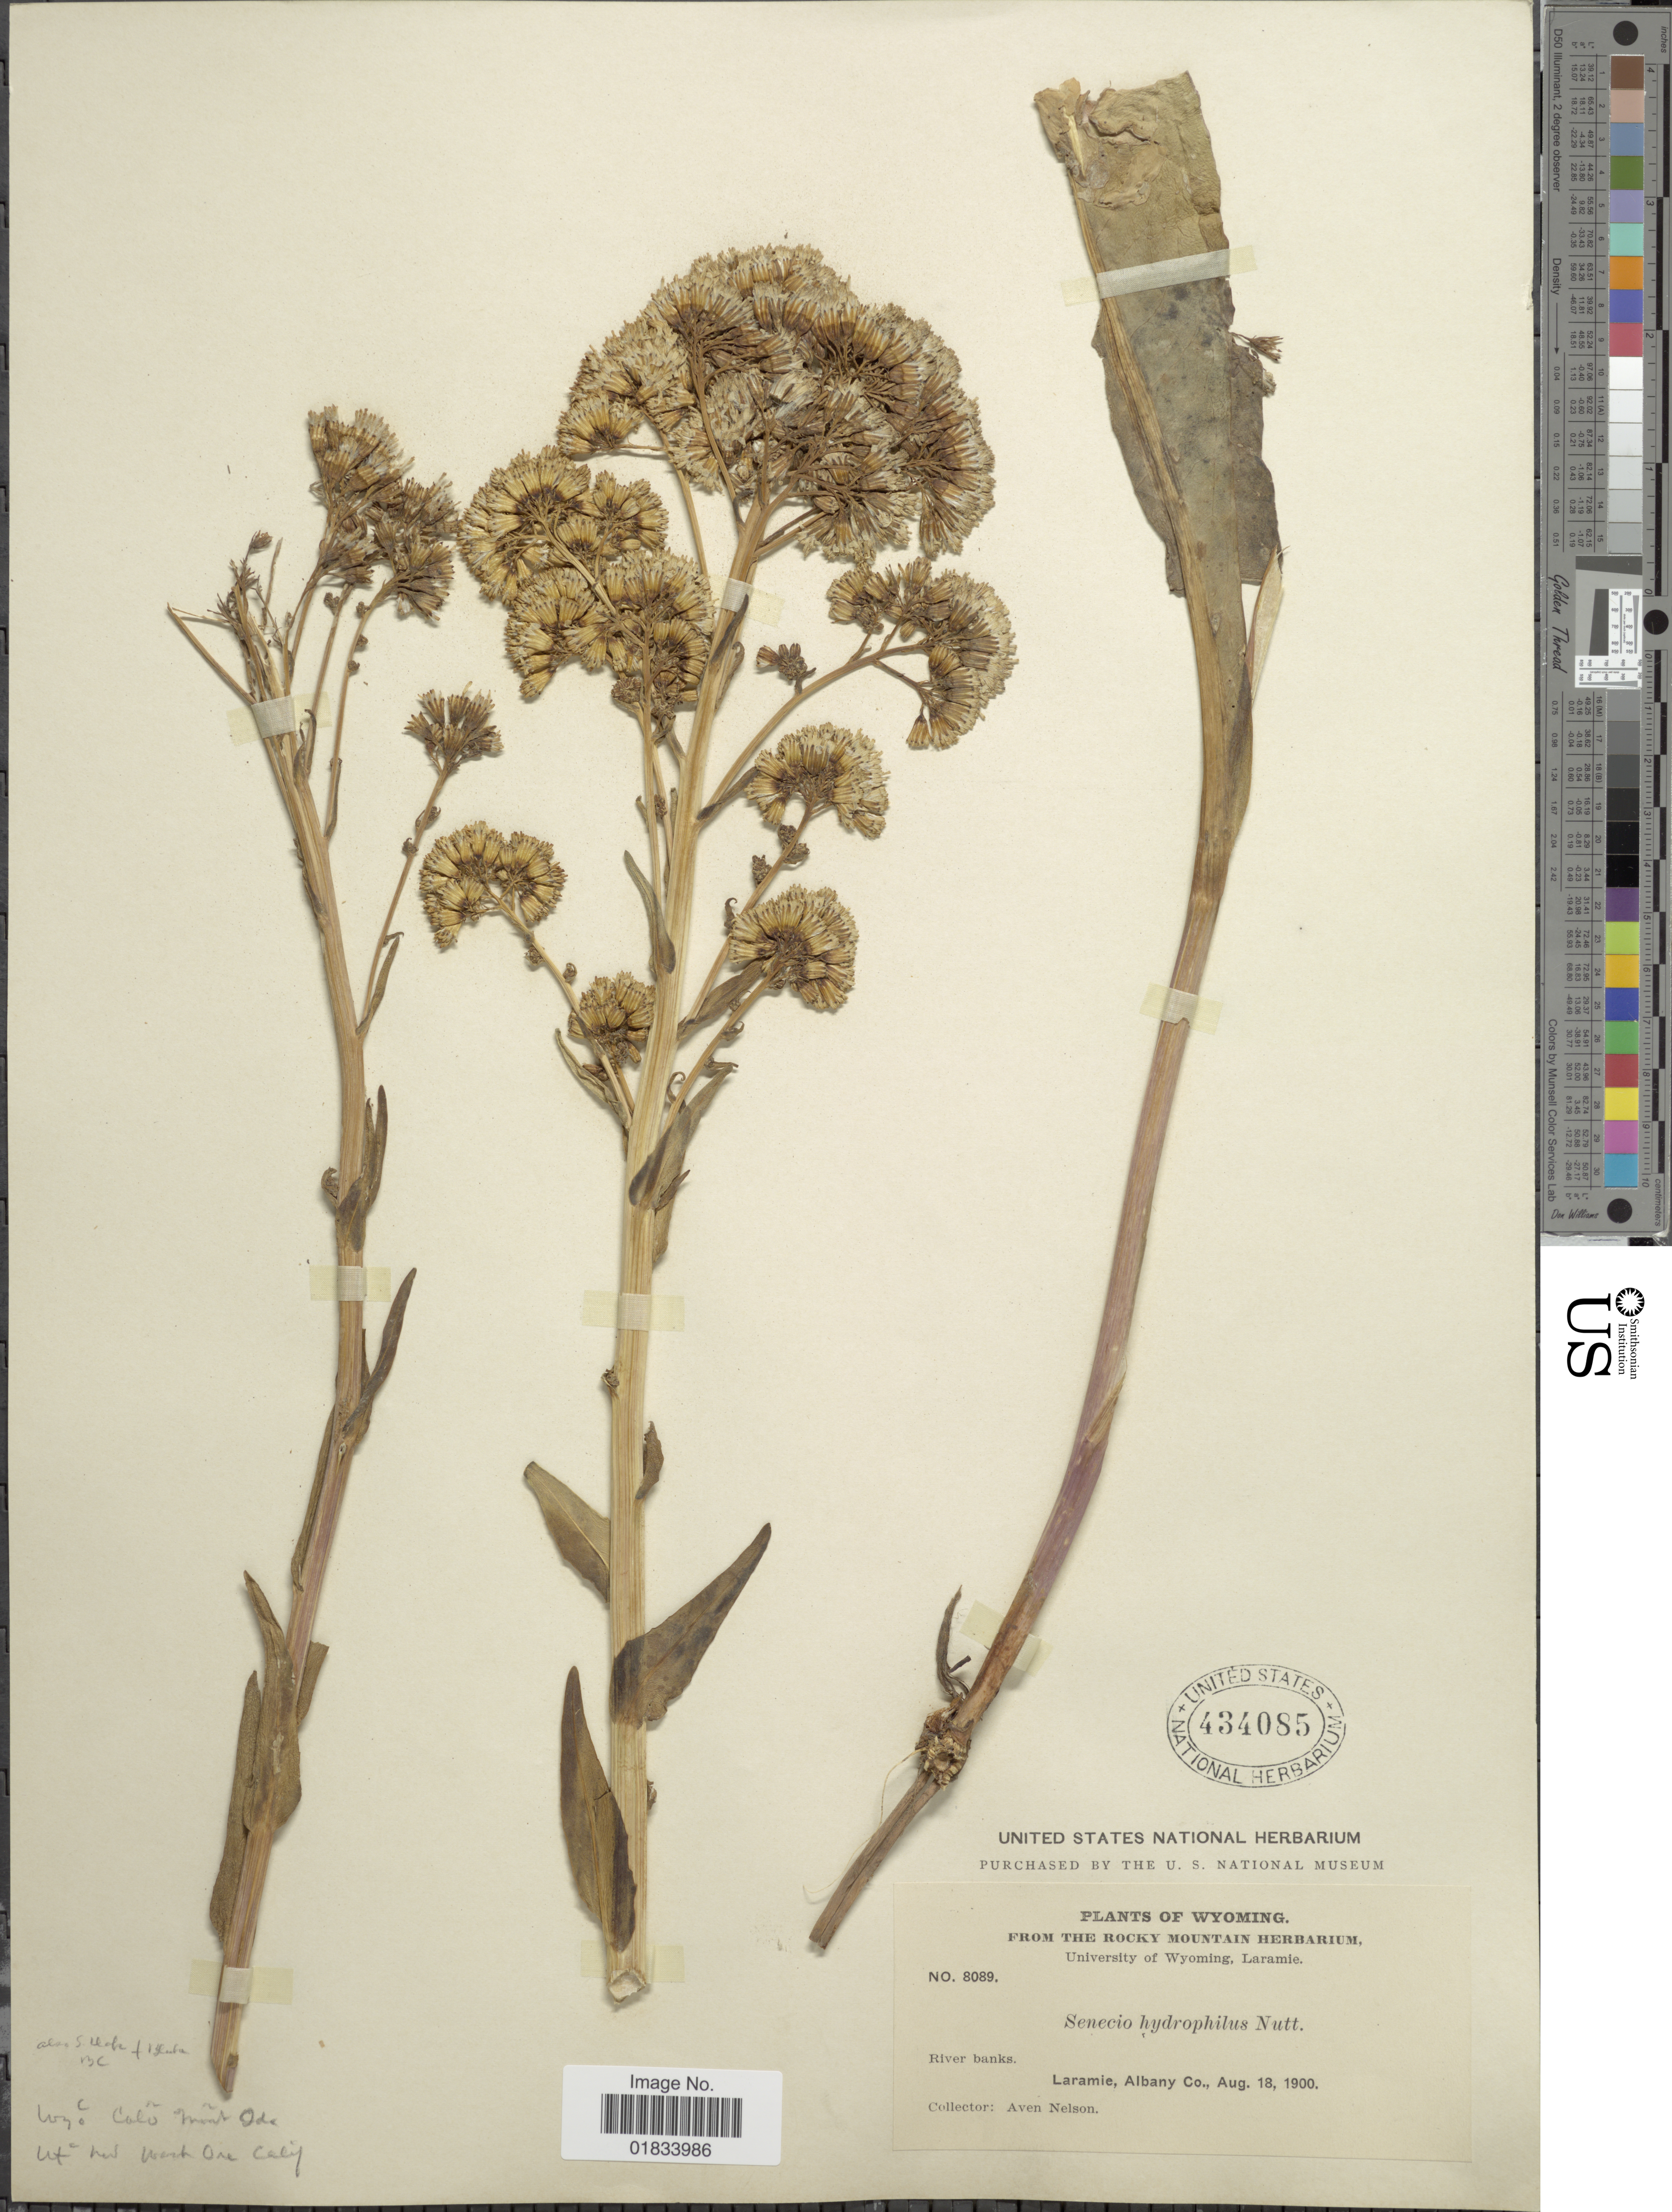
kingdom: Plantae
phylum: Tracheophyta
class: Magnoliopsida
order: Asterales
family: Asteraceae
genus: Senecio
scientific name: Senecio hydrophilus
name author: Nutt.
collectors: A. Nelson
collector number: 8089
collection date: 1900-08-18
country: United States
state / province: Wyoming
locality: Laramie, Albany Co.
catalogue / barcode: US 434085